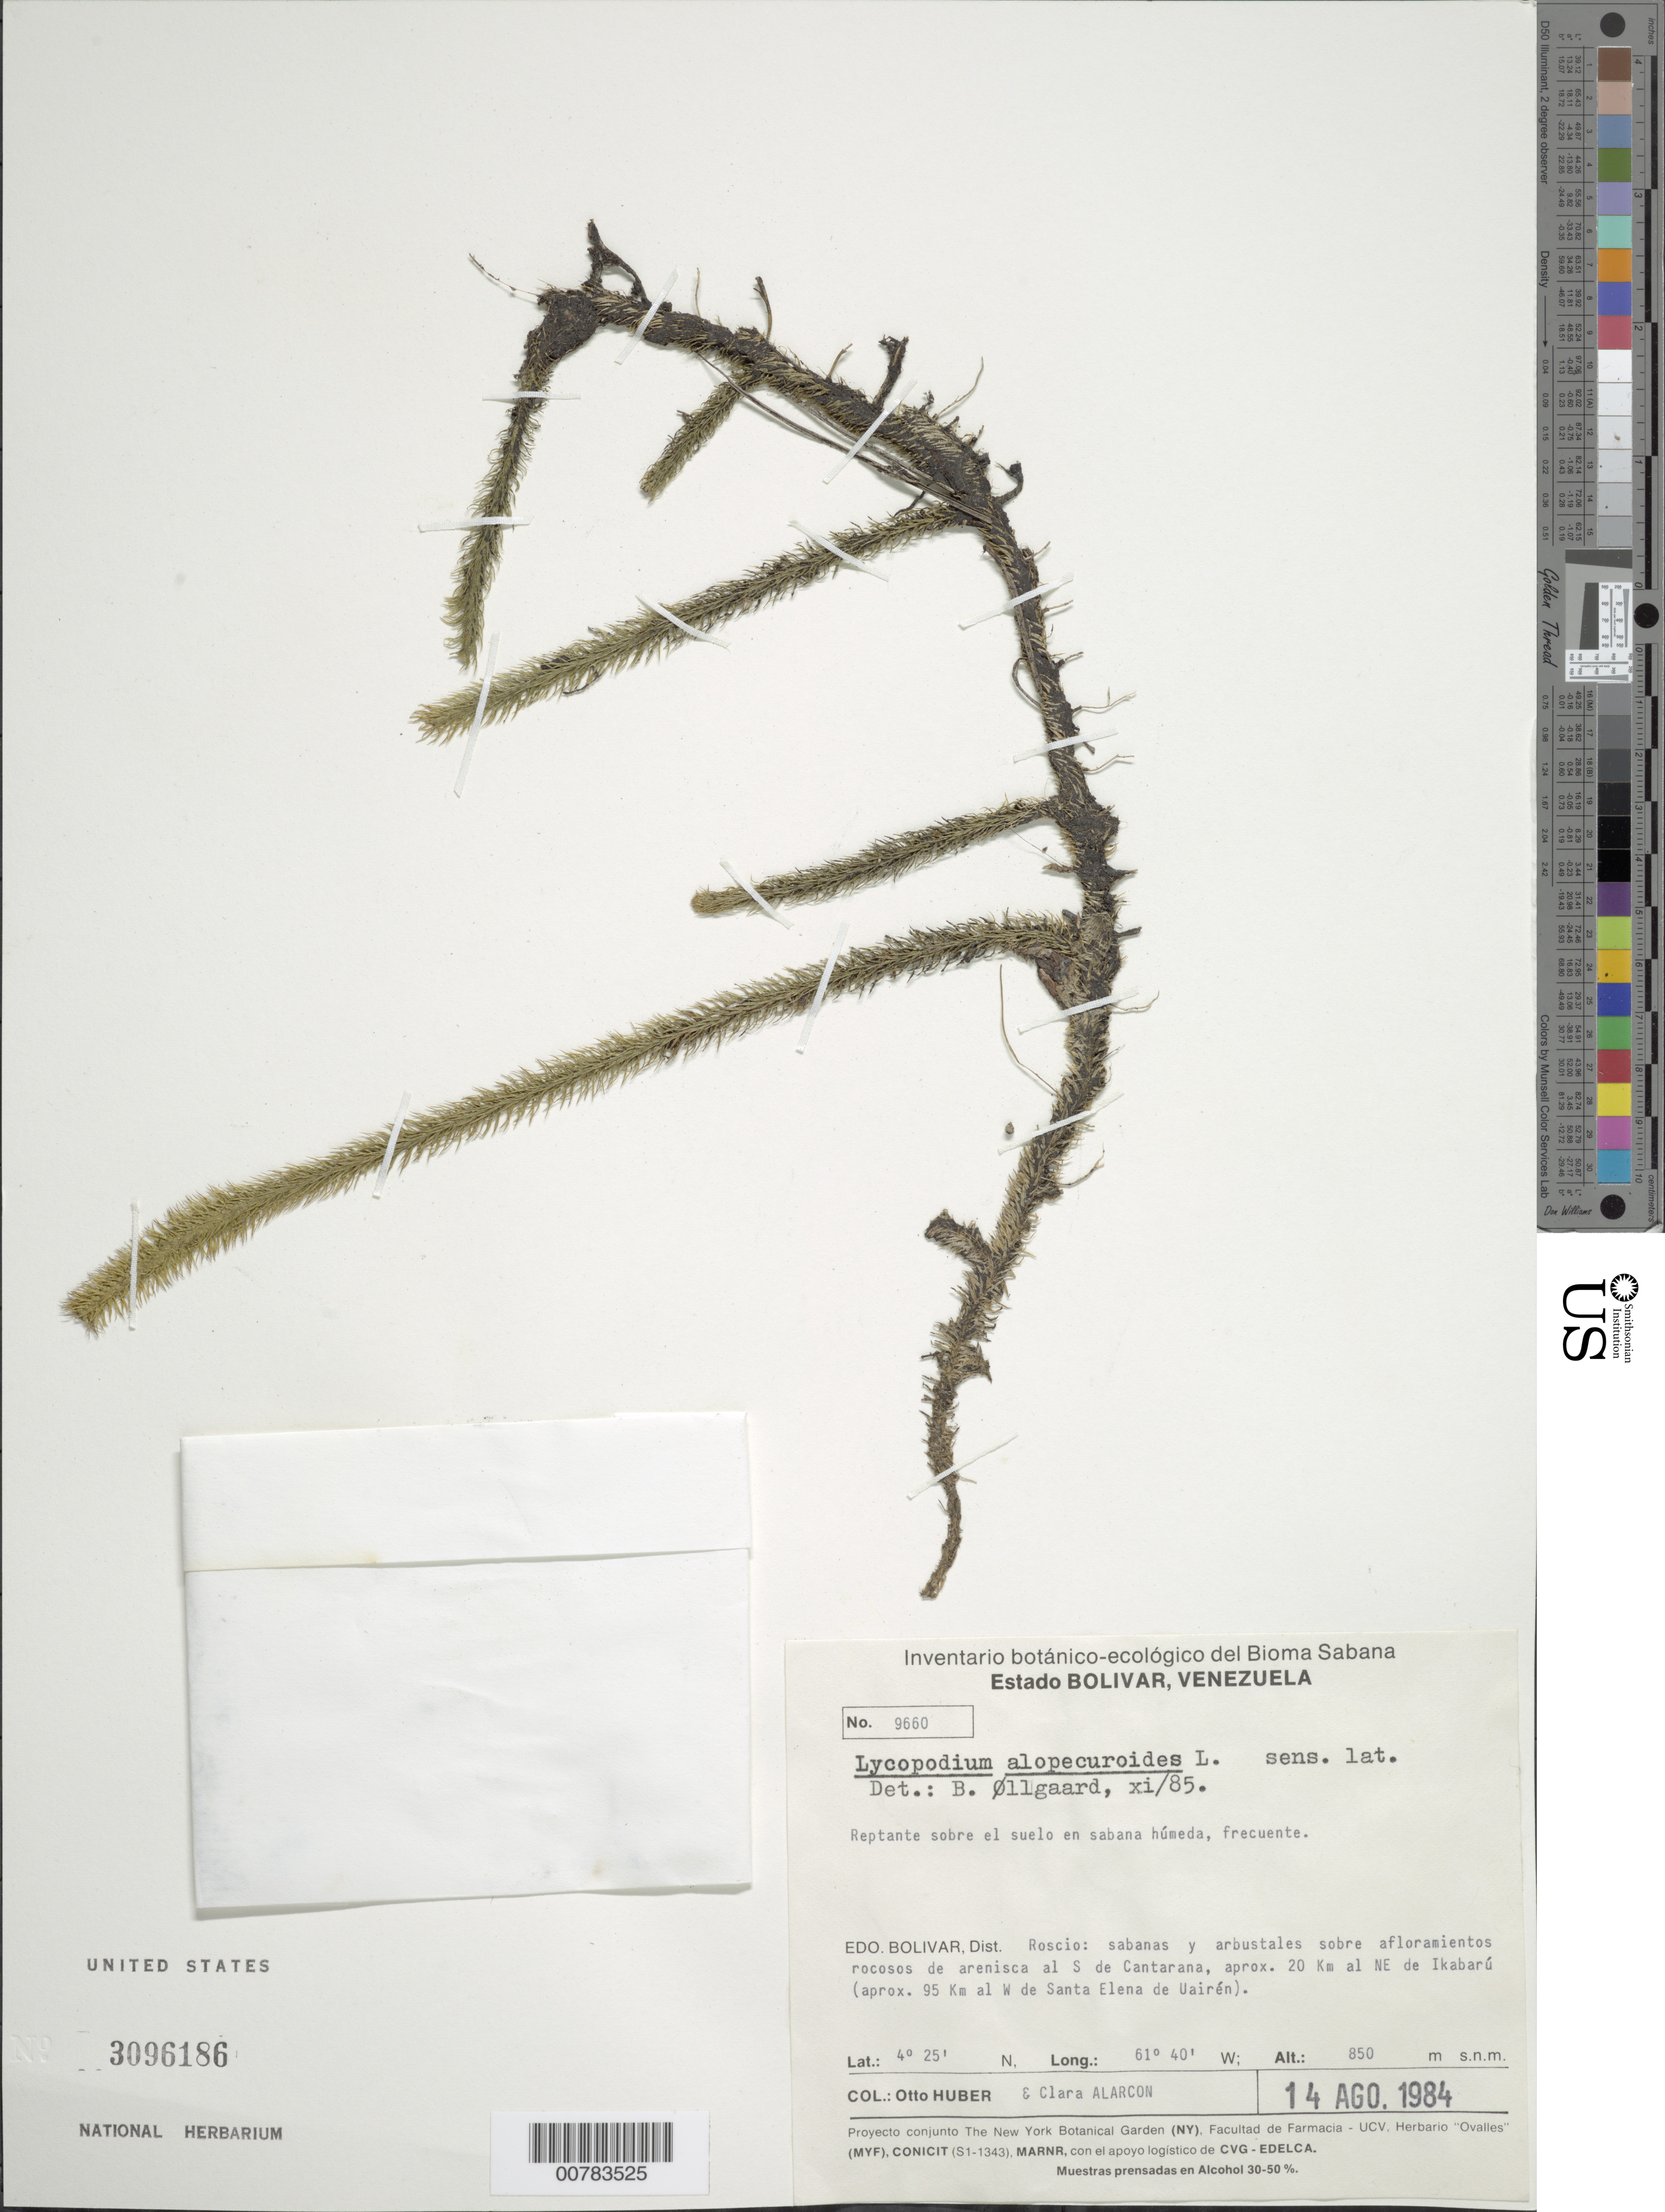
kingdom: Plantae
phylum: Tracheophyta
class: Lycopodiopsida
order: Lycopodiales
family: Lycopodiaceae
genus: Lycopodiella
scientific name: Lycopodiella alopecuroides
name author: (L.) Cranfill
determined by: Øllgaard, Benjamin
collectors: O. Huber & C. Alarcon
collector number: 9660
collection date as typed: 14-Aug-84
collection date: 1984-08-14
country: Venezuela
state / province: Bolívar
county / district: Roscio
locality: Cantarana, S of, aprox. 20 km al NE de Ikabarú (aprox 95 km al W de Santa Elena de Uairén)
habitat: Arbustales. Sabanas y arbustales sobre afloramientos rocosos de arenisca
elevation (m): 850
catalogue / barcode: US 3096186